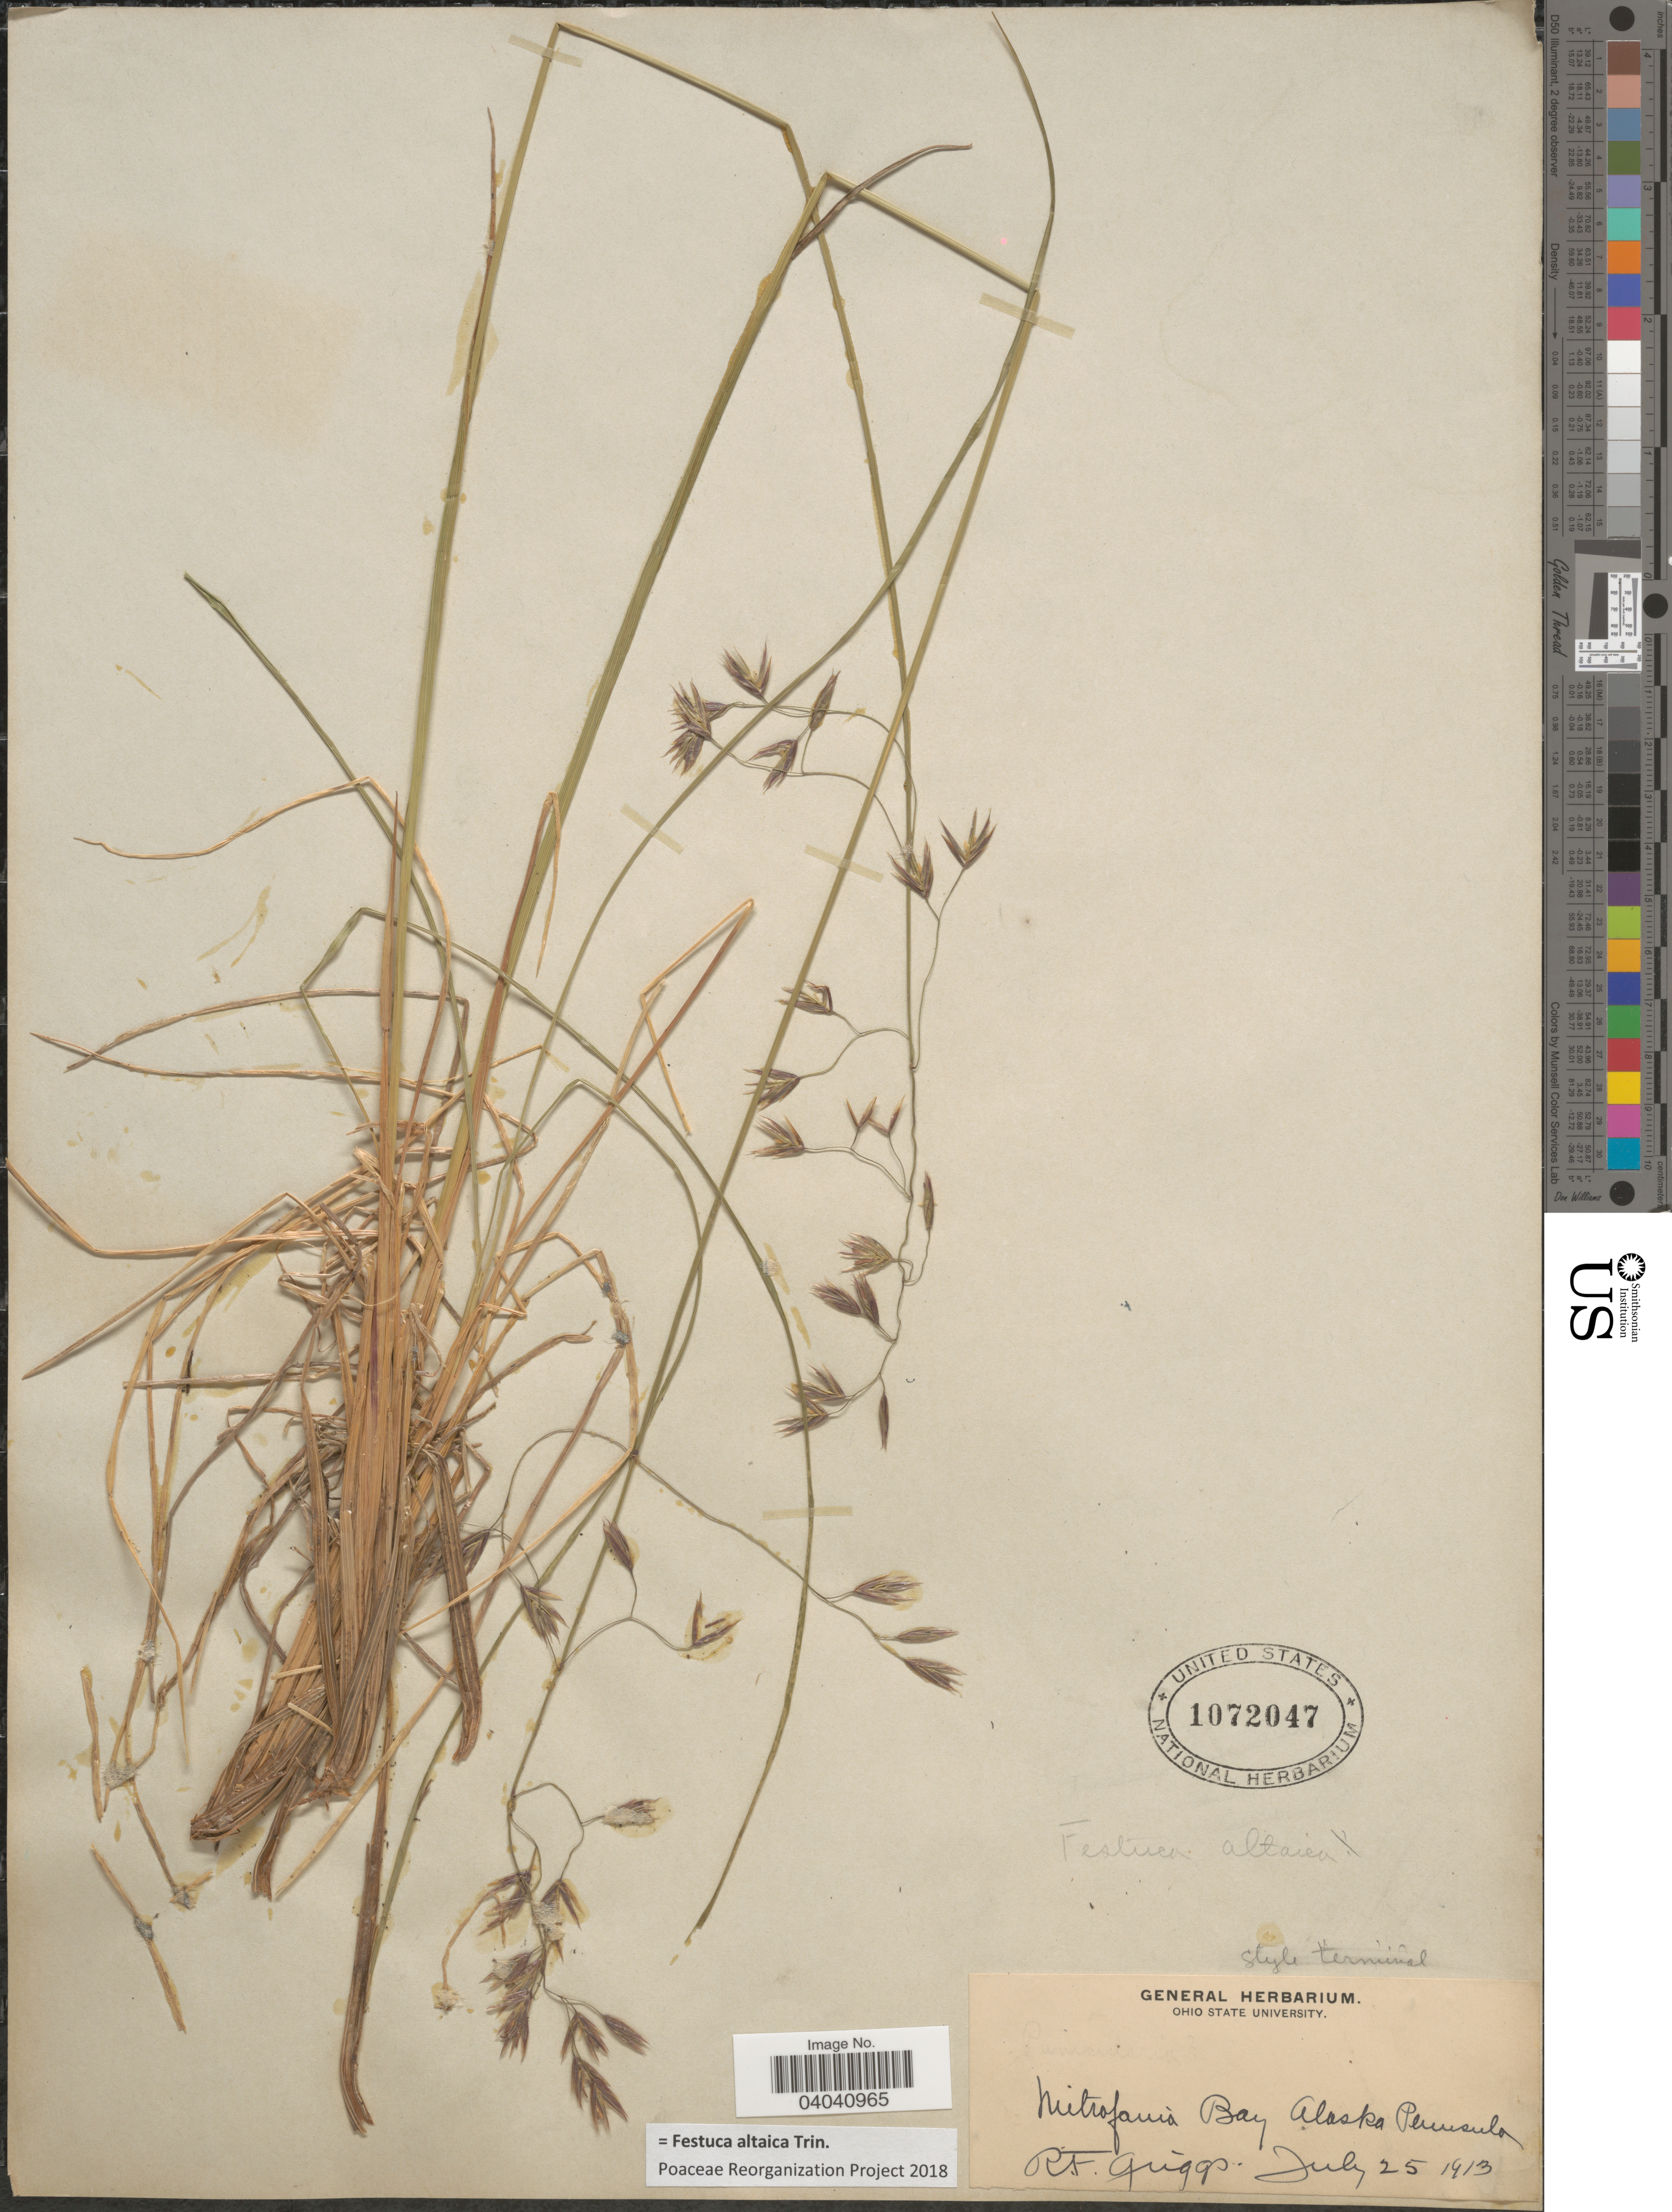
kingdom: Plantae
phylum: Tracheophyta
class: Liliopsida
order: Poales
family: Poaceae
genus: Festuca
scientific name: Festuca altaica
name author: Trin.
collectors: R. F. Griggs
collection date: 1913-07-25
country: United States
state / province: Alaska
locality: Mitrofania Bay, Alaska Peninsula.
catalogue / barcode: US 1072047